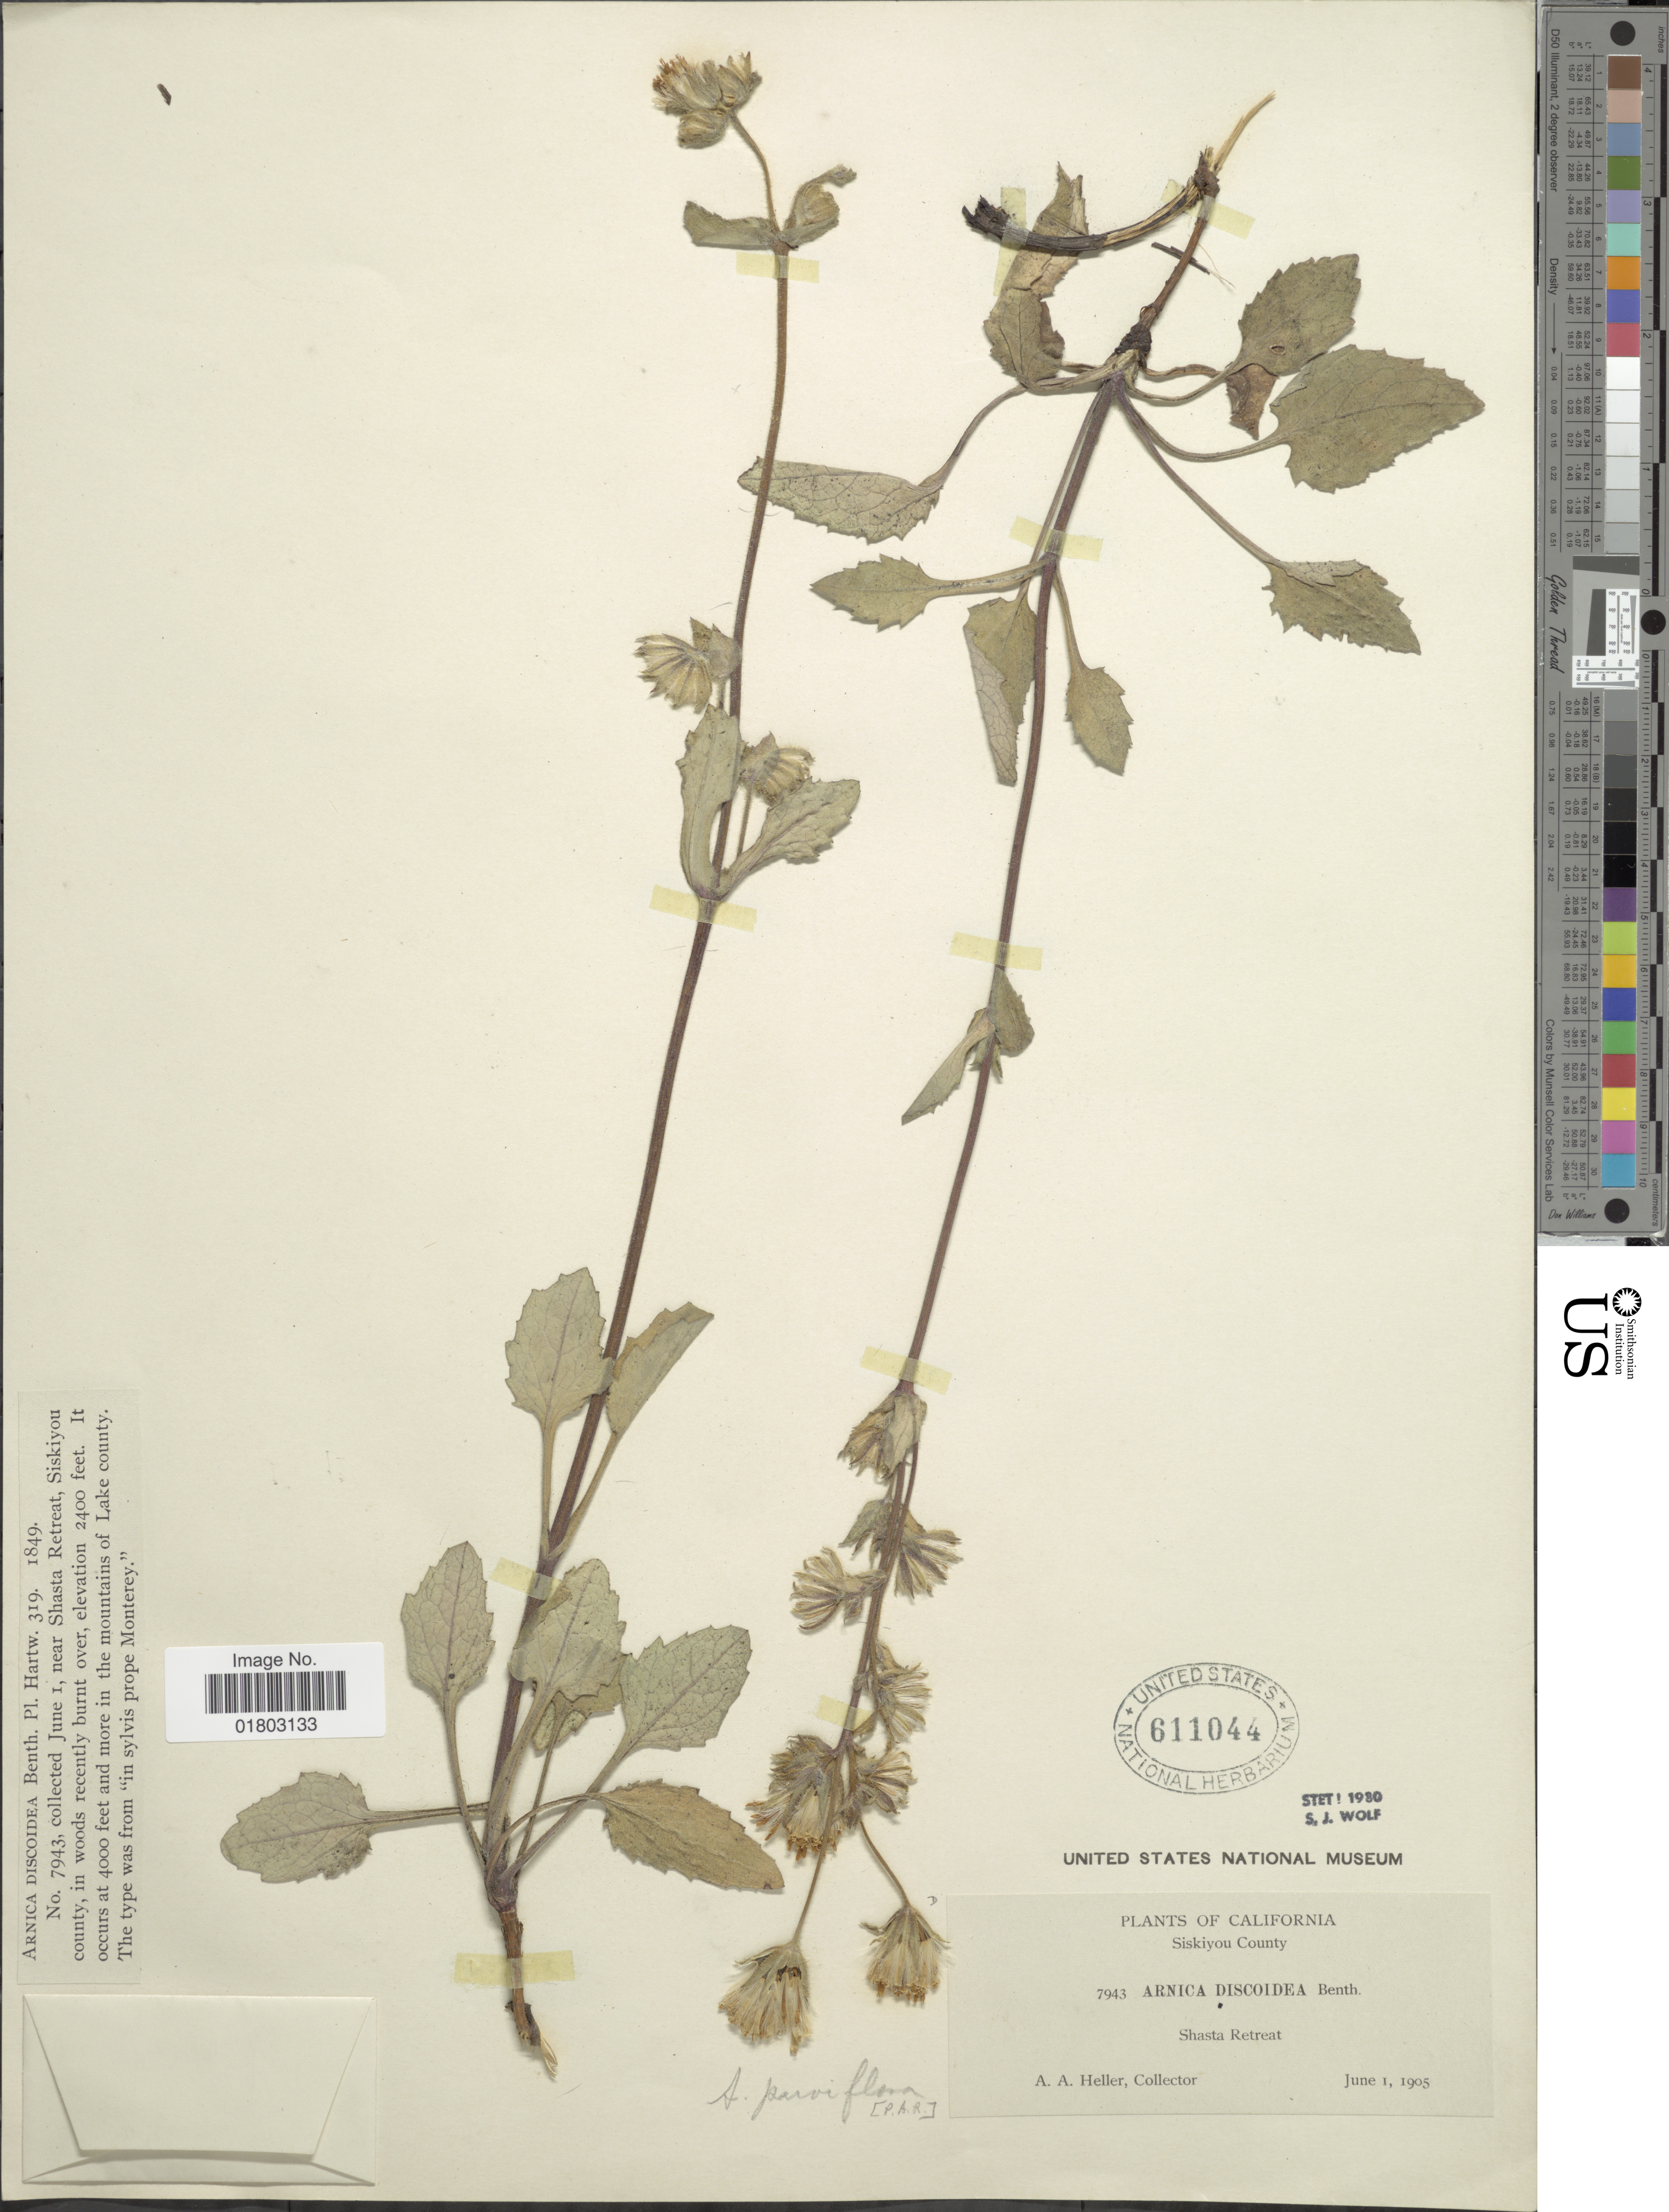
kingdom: Plantae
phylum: Tracheophyta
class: Magnoliopsida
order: Asterales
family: Asteraceae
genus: Arnica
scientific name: Arnica discoidea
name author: Benth.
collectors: A. A. Heller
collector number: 7943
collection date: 1905-06-01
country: United States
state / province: California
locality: Siskiyou, Shasta Retreat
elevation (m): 732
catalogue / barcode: US 611044